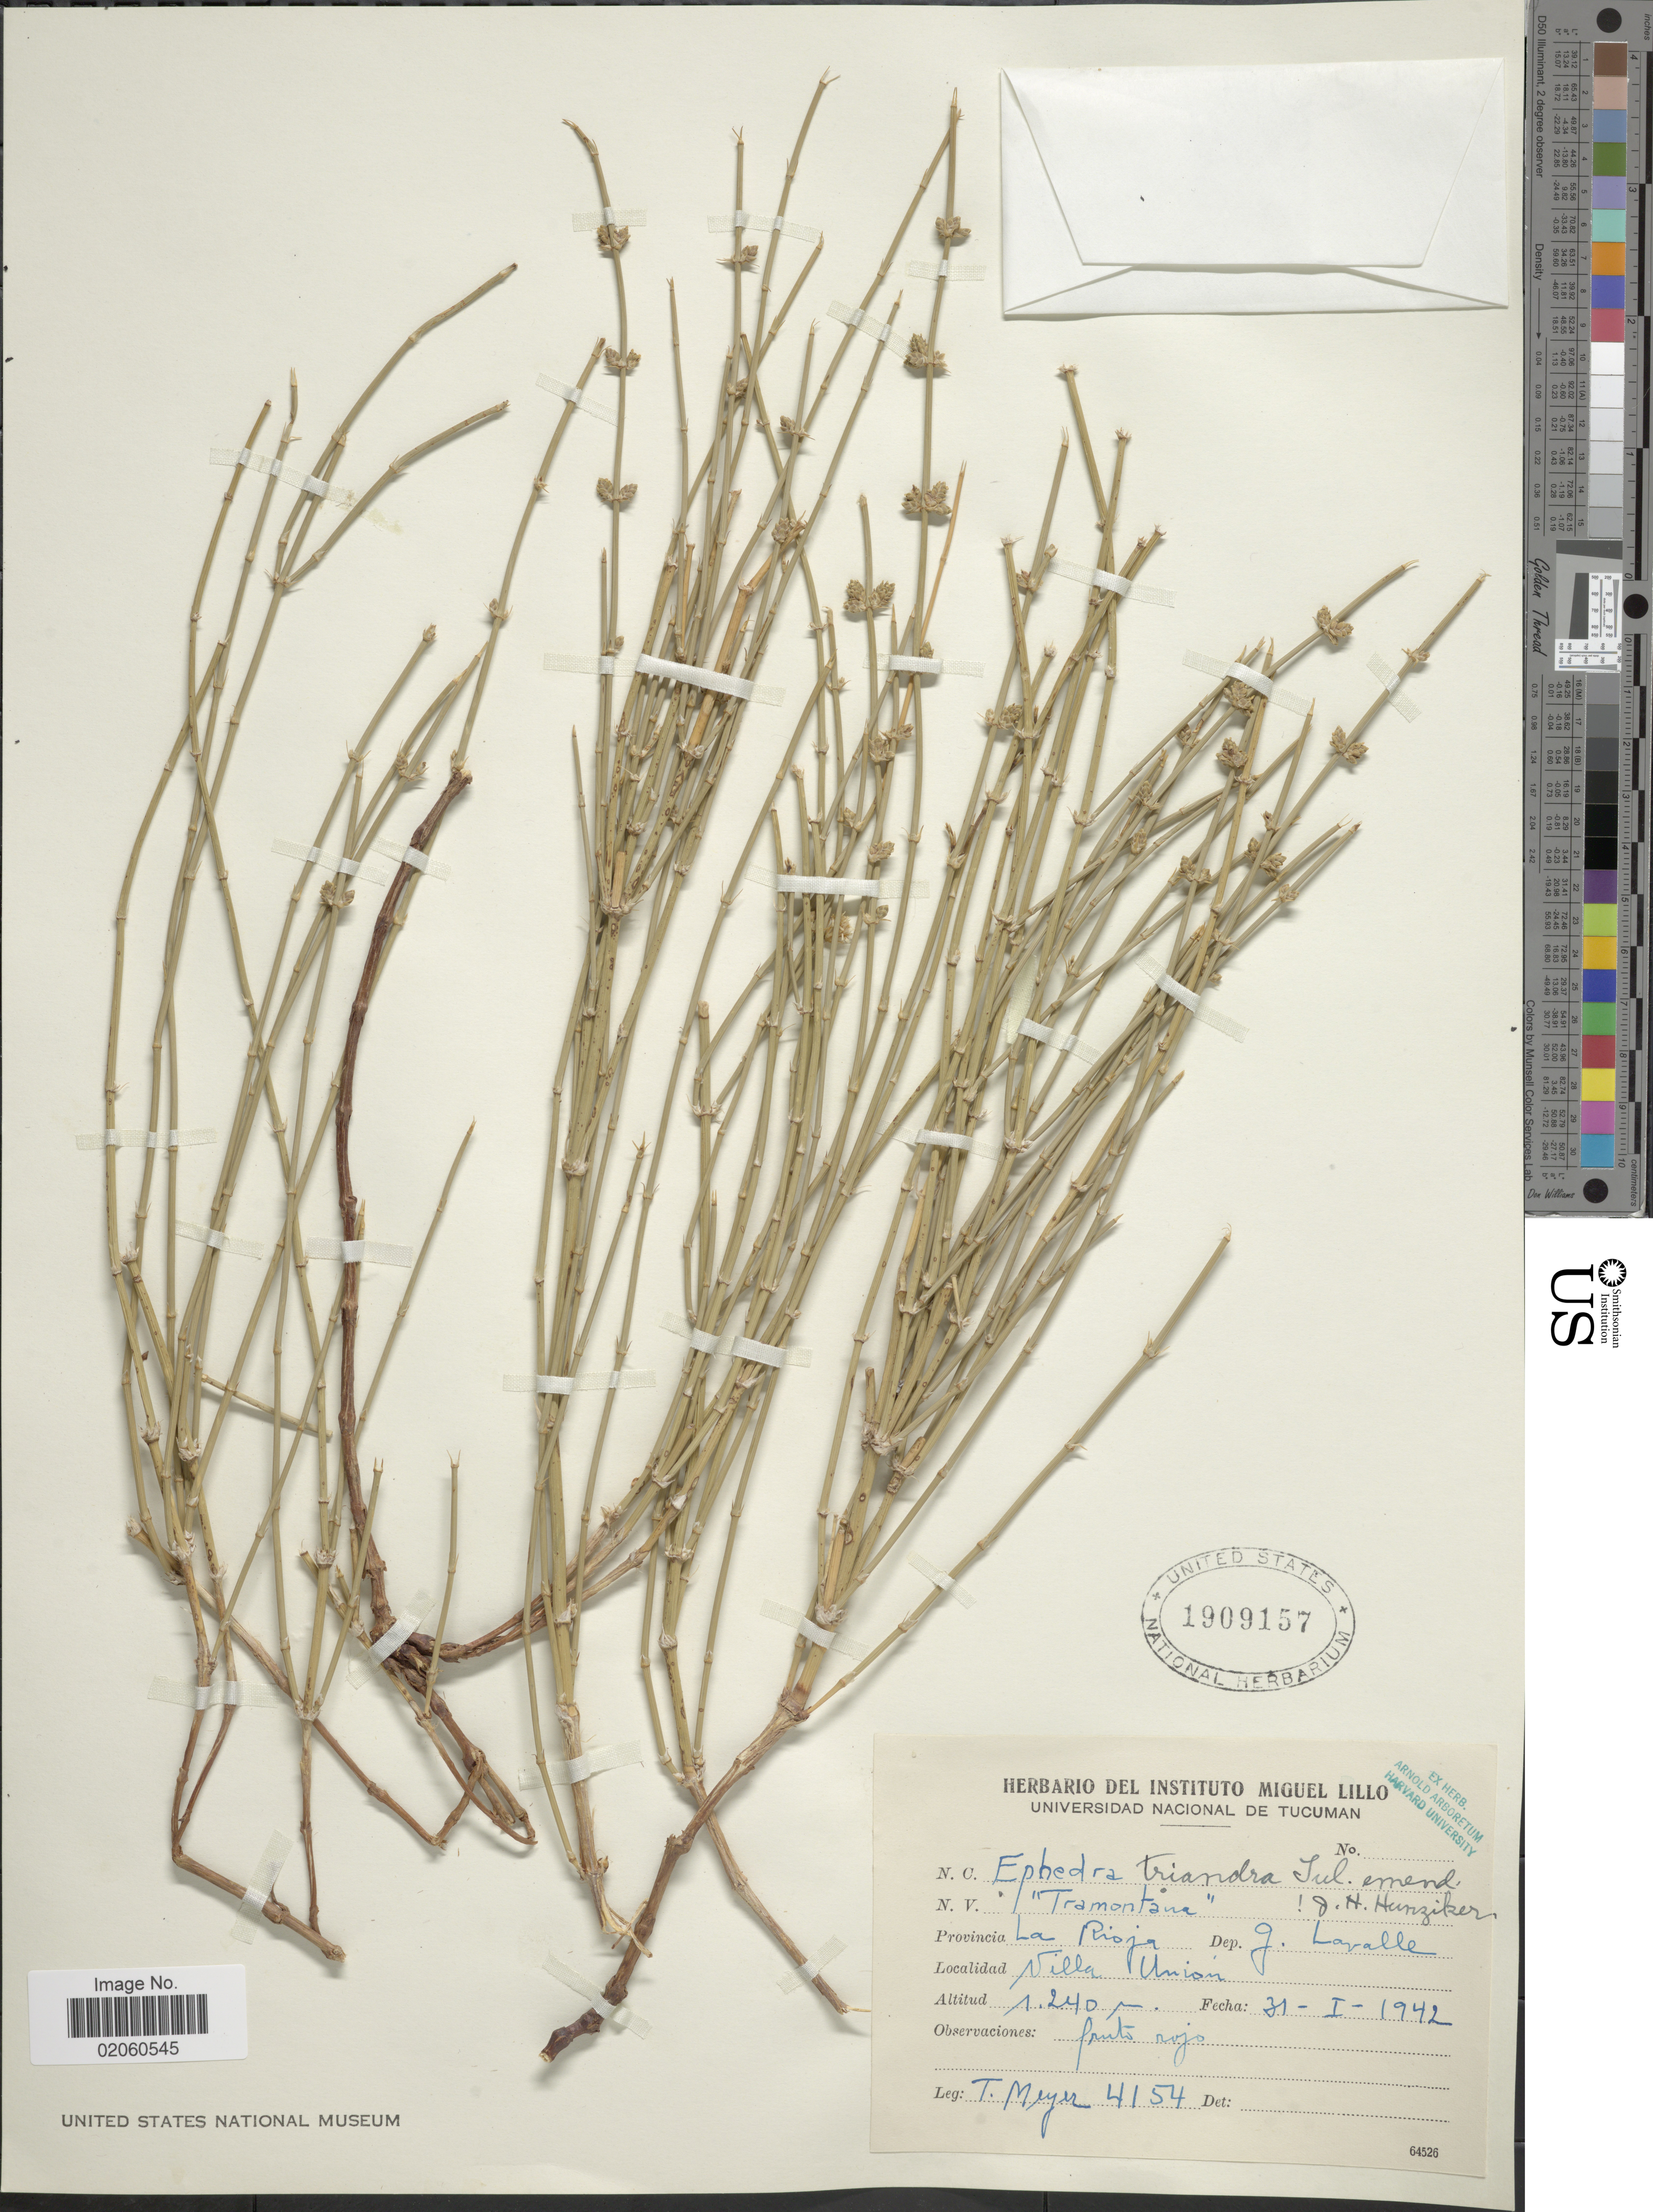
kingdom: Plantae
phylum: Tracheophyta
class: Gnetopsida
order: Ephedrales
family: Ephedraceae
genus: Ephedra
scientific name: Ephedra triandra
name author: Tul.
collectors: T. Meyer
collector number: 4154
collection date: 1942-01-31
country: Argentina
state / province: La Rioja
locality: Dep. J. Lavalle, Villa Union.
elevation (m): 1240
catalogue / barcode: US 1909157